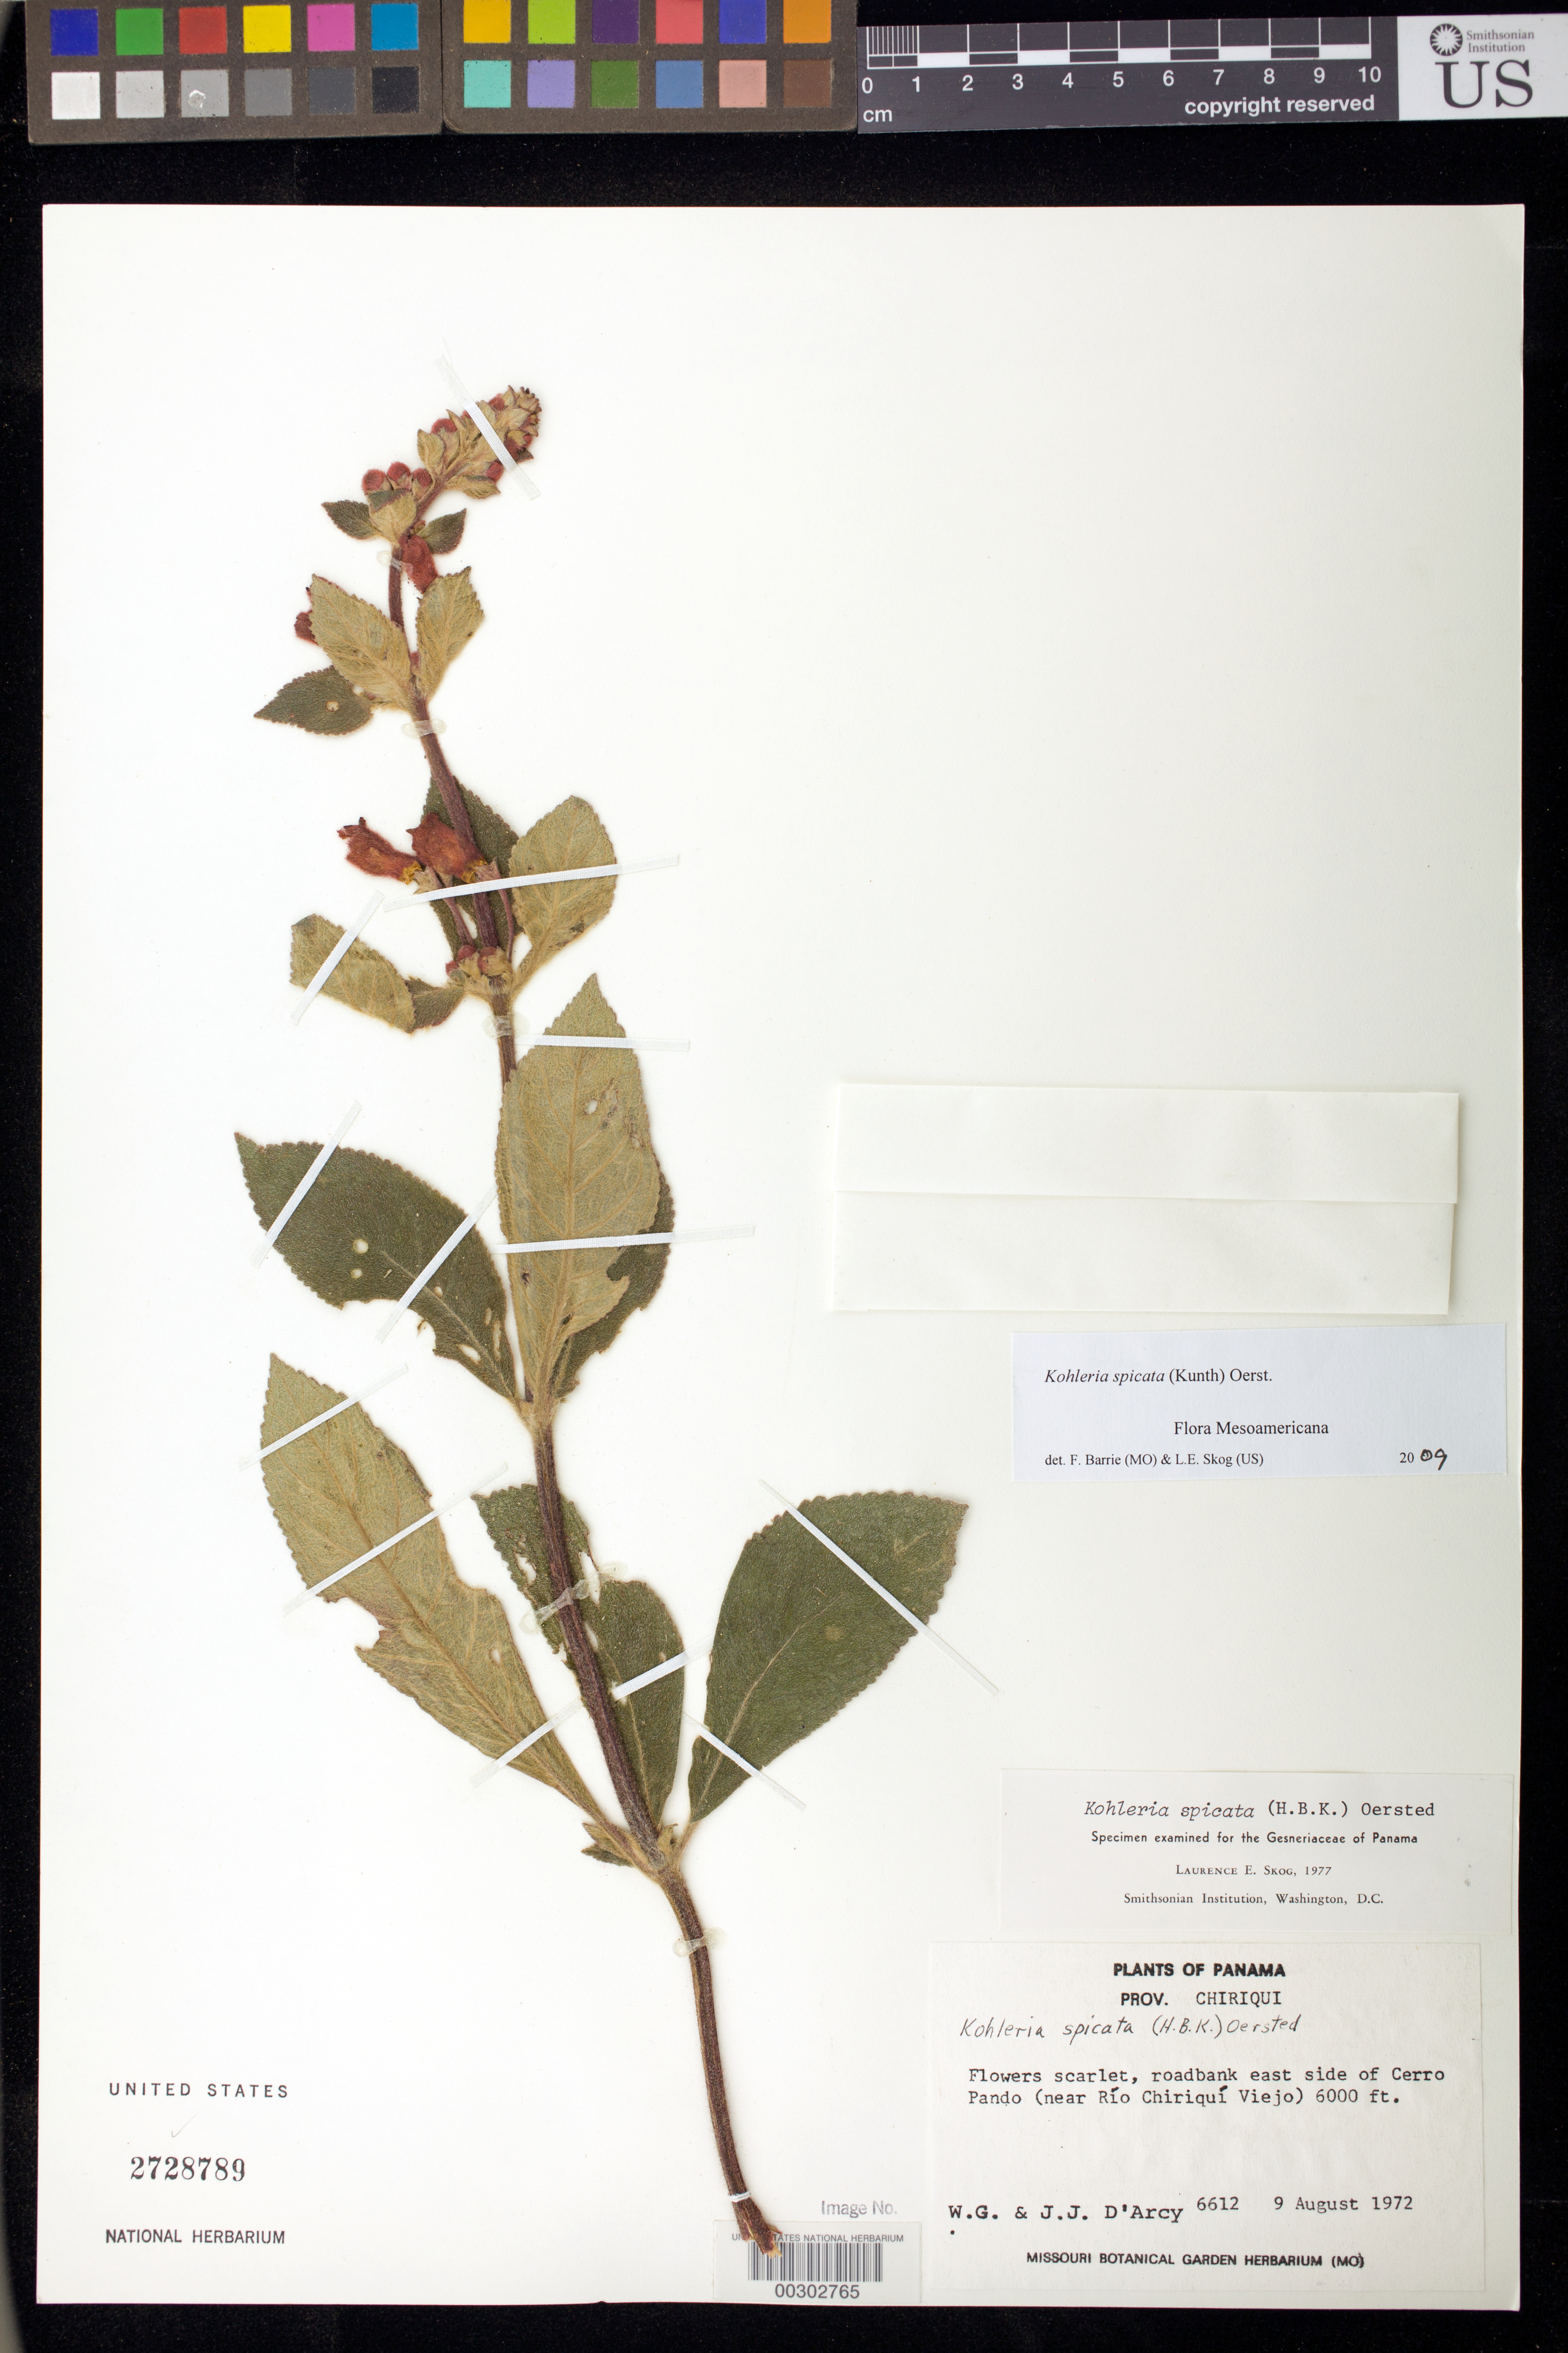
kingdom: Plantae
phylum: Tracheophyta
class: Magnoliopsida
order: Lamiales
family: Gesneriaceae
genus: Kohleria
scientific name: Kohleria spicata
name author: (Kunth) Oerst.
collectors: W. G. D'Arcy & J. J. D'Arcy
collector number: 6612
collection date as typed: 09 Aug 1972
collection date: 1972-08-09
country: Panama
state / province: Chiriquí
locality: Roadbank east side of Cerro Pando (near Rio Chiriqui Viejo)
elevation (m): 1829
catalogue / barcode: US 2728789